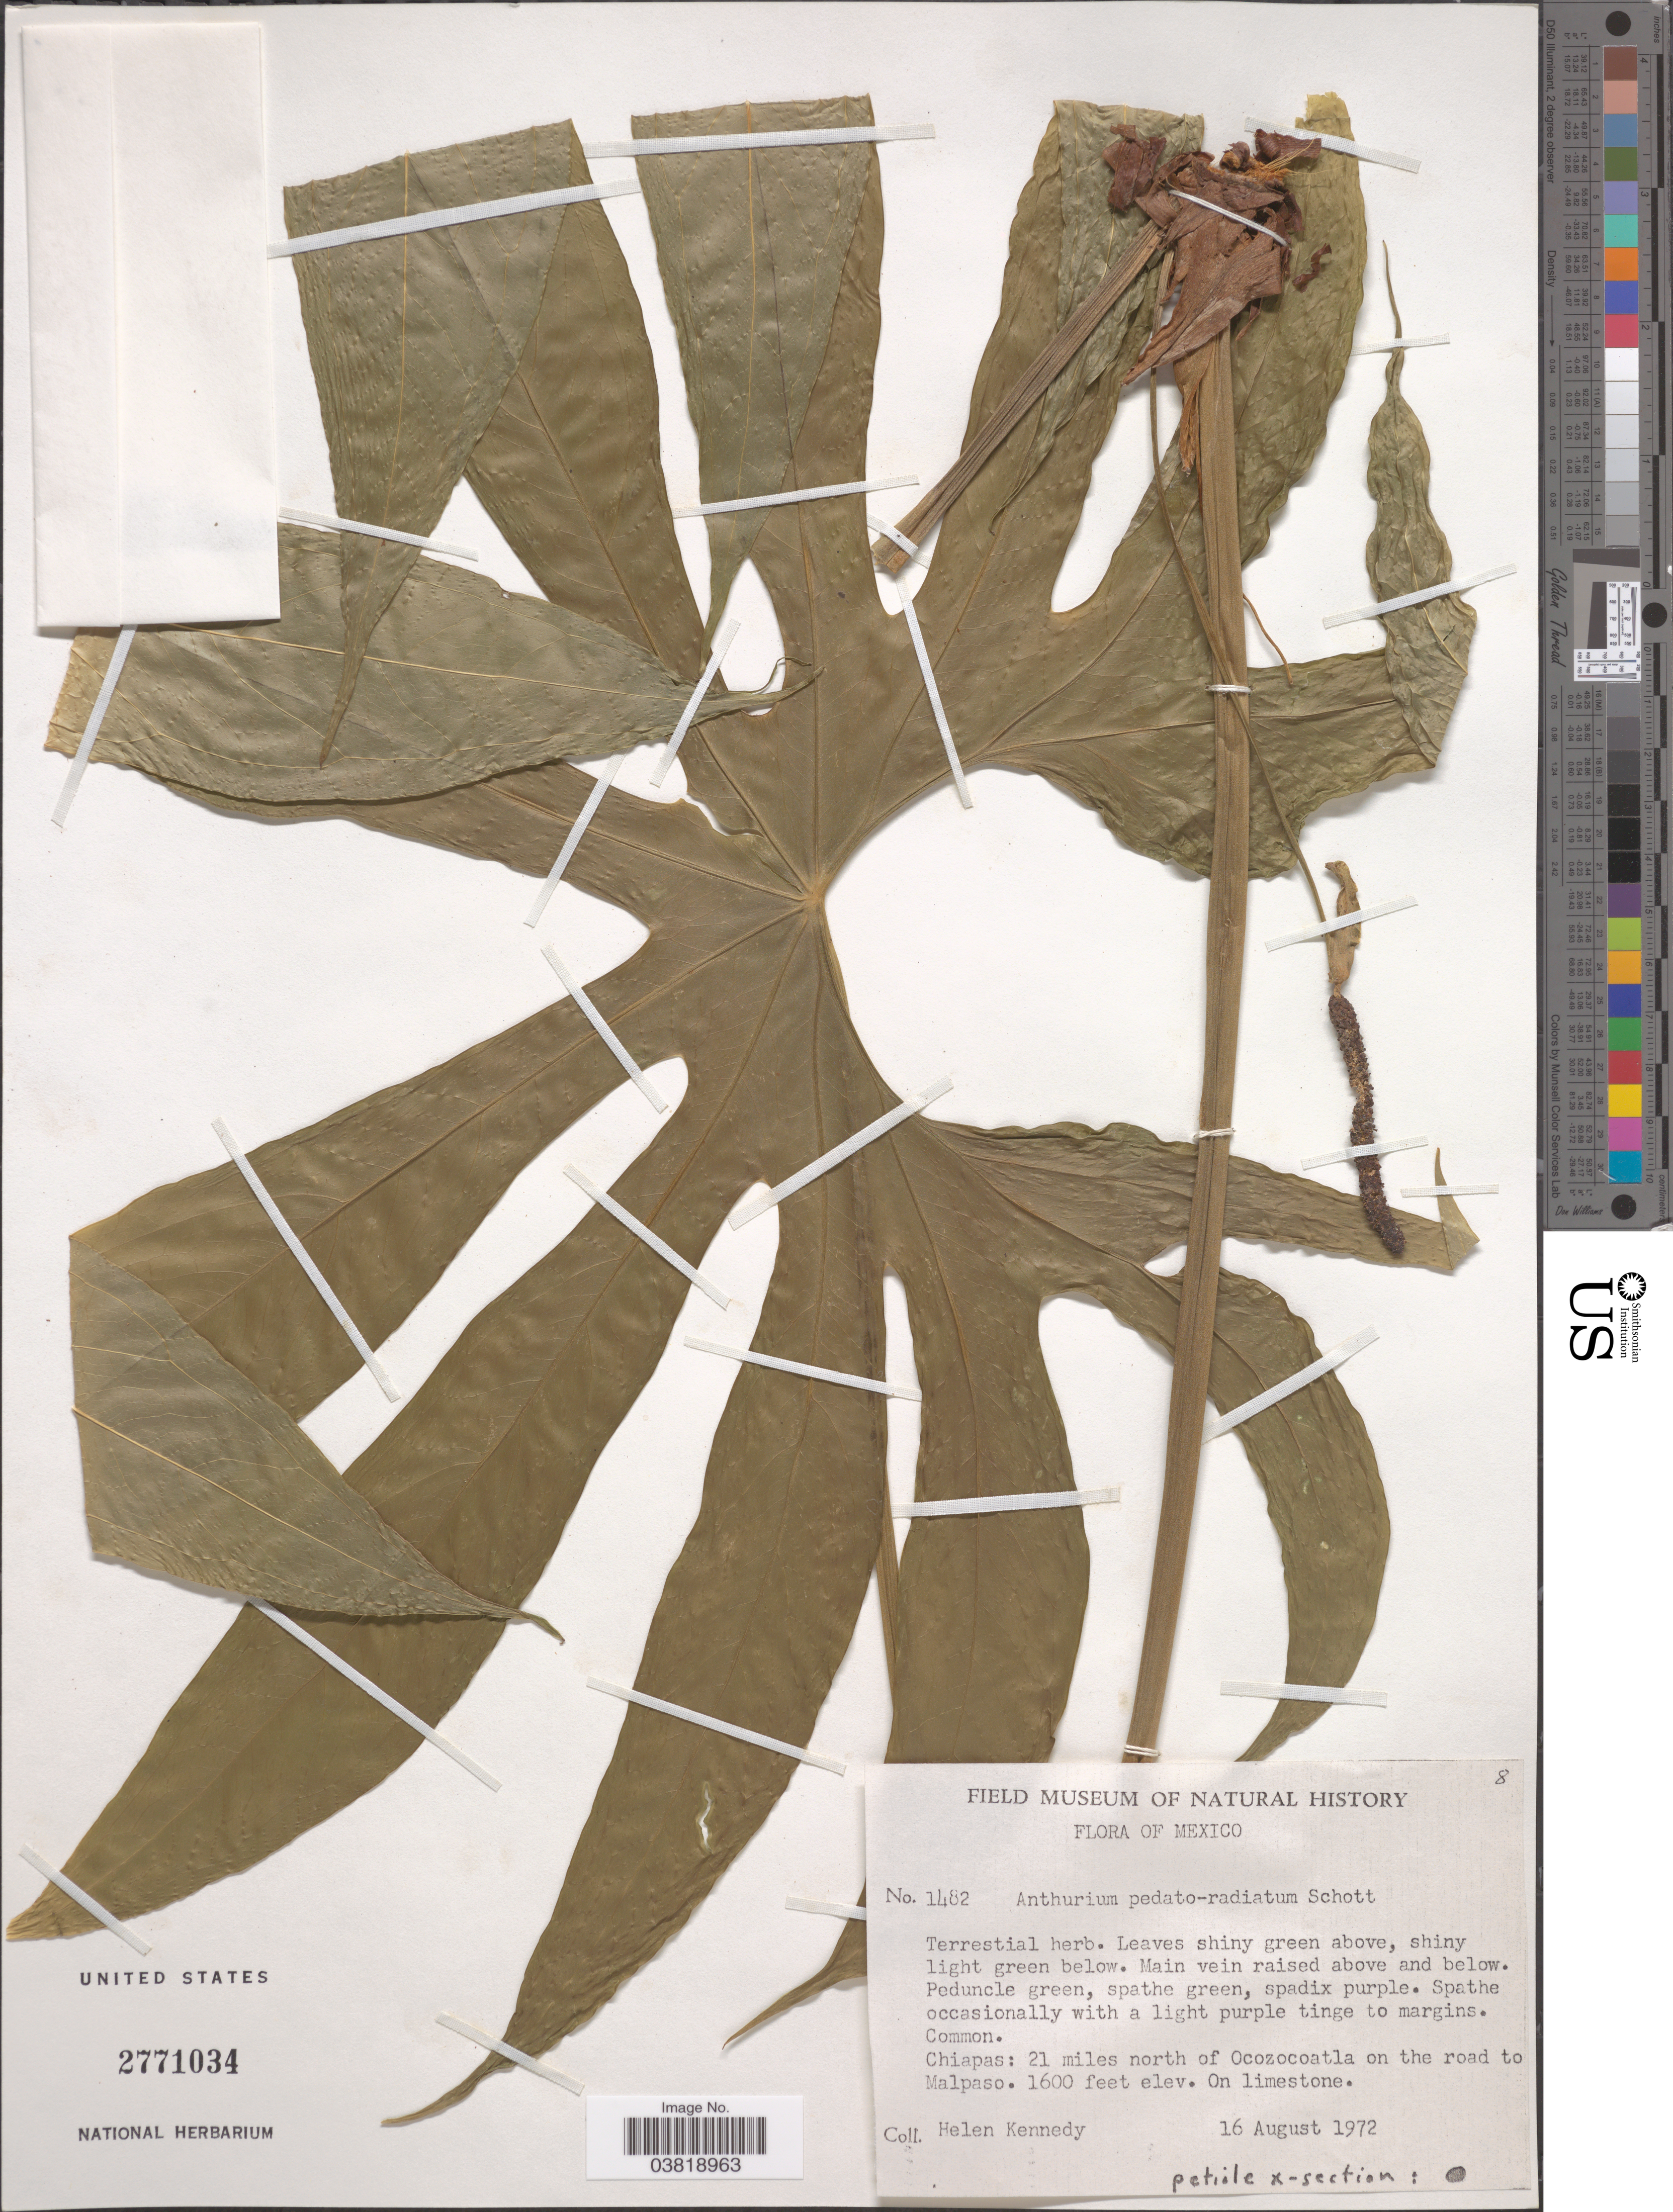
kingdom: Plantae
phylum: Tracheophyta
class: Liliopsida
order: Alismatales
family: Araceae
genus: Anthurium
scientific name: Anthurium pedatoradiainum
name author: Schott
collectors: H. Kennedy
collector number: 1482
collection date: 1972-08-16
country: Mexico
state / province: Chiapas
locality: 21 miles north of Ocozocoatla on the road to Malpaso.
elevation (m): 488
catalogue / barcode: US 2771034